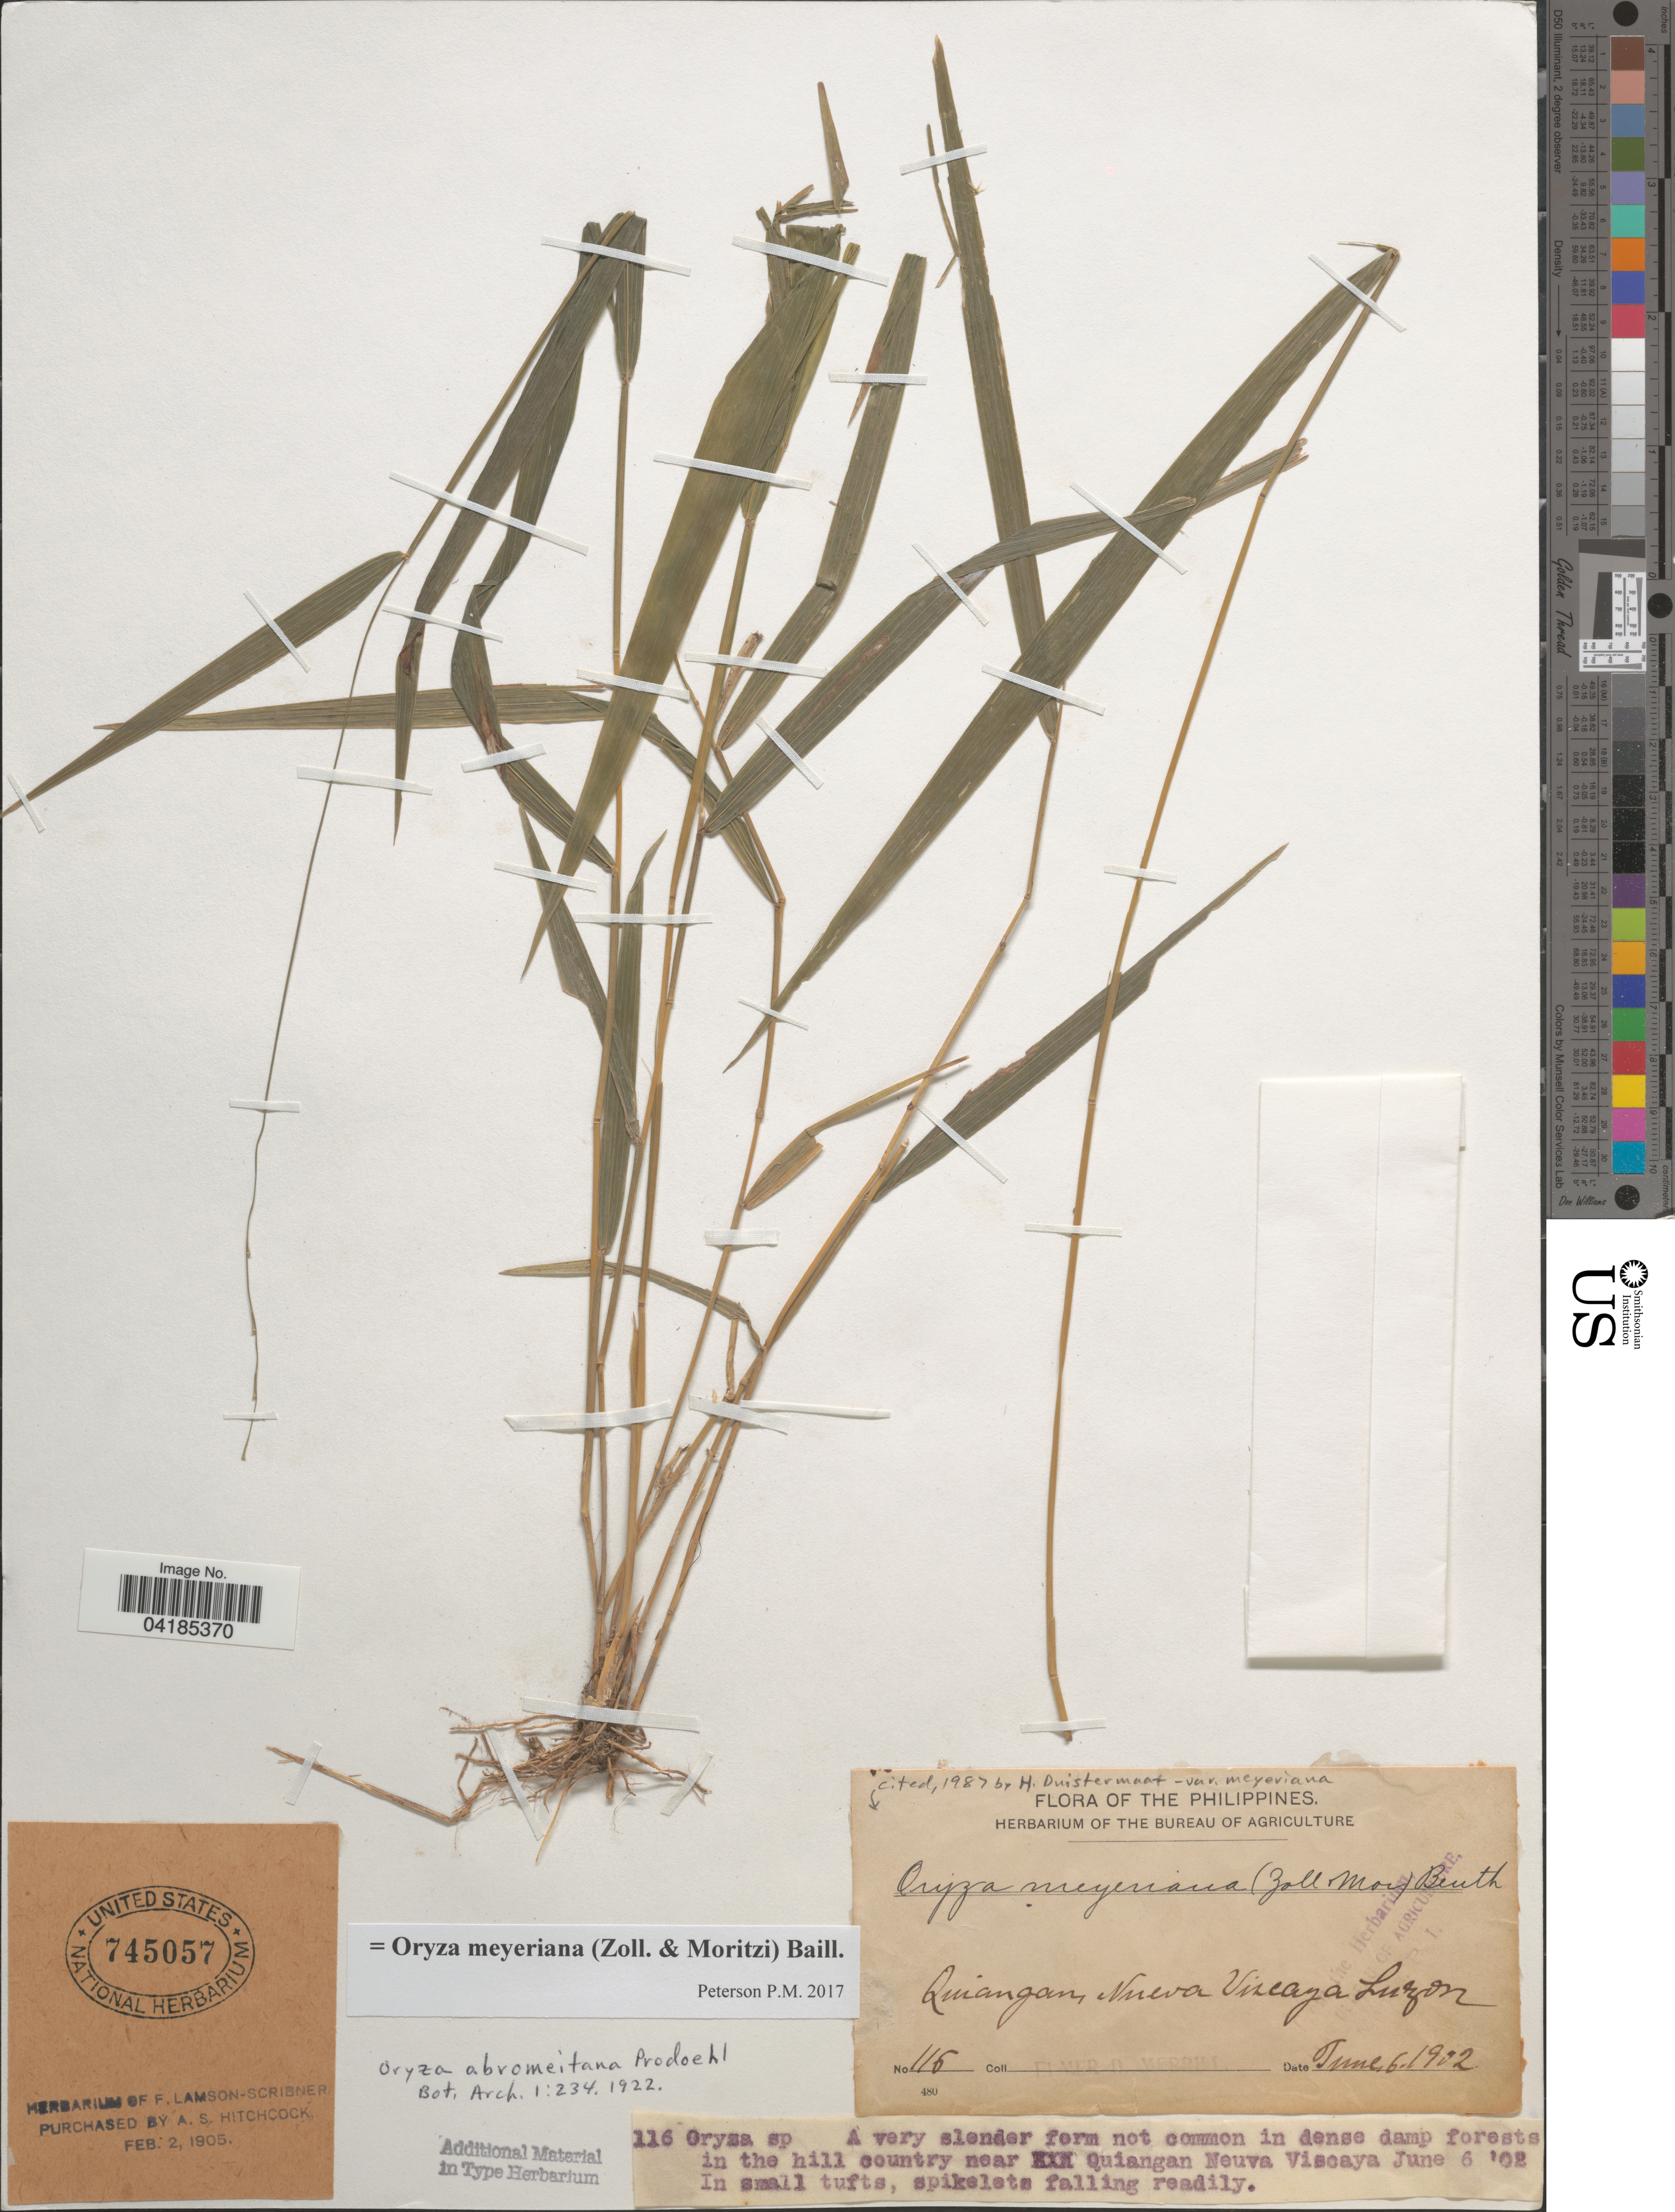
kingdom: Plantae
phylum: Tracheophyta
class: Liliopsida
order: Poales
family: Poaceae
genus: Oryza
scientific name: Oryza meyeriana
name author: (Zoll. & Mor.) Baill.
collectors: E. D. Merrill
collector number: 116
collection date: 1902-06-06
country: Philippines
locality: Quiangan, Nueva Vizcaya Luzon.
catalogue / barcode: US 745057